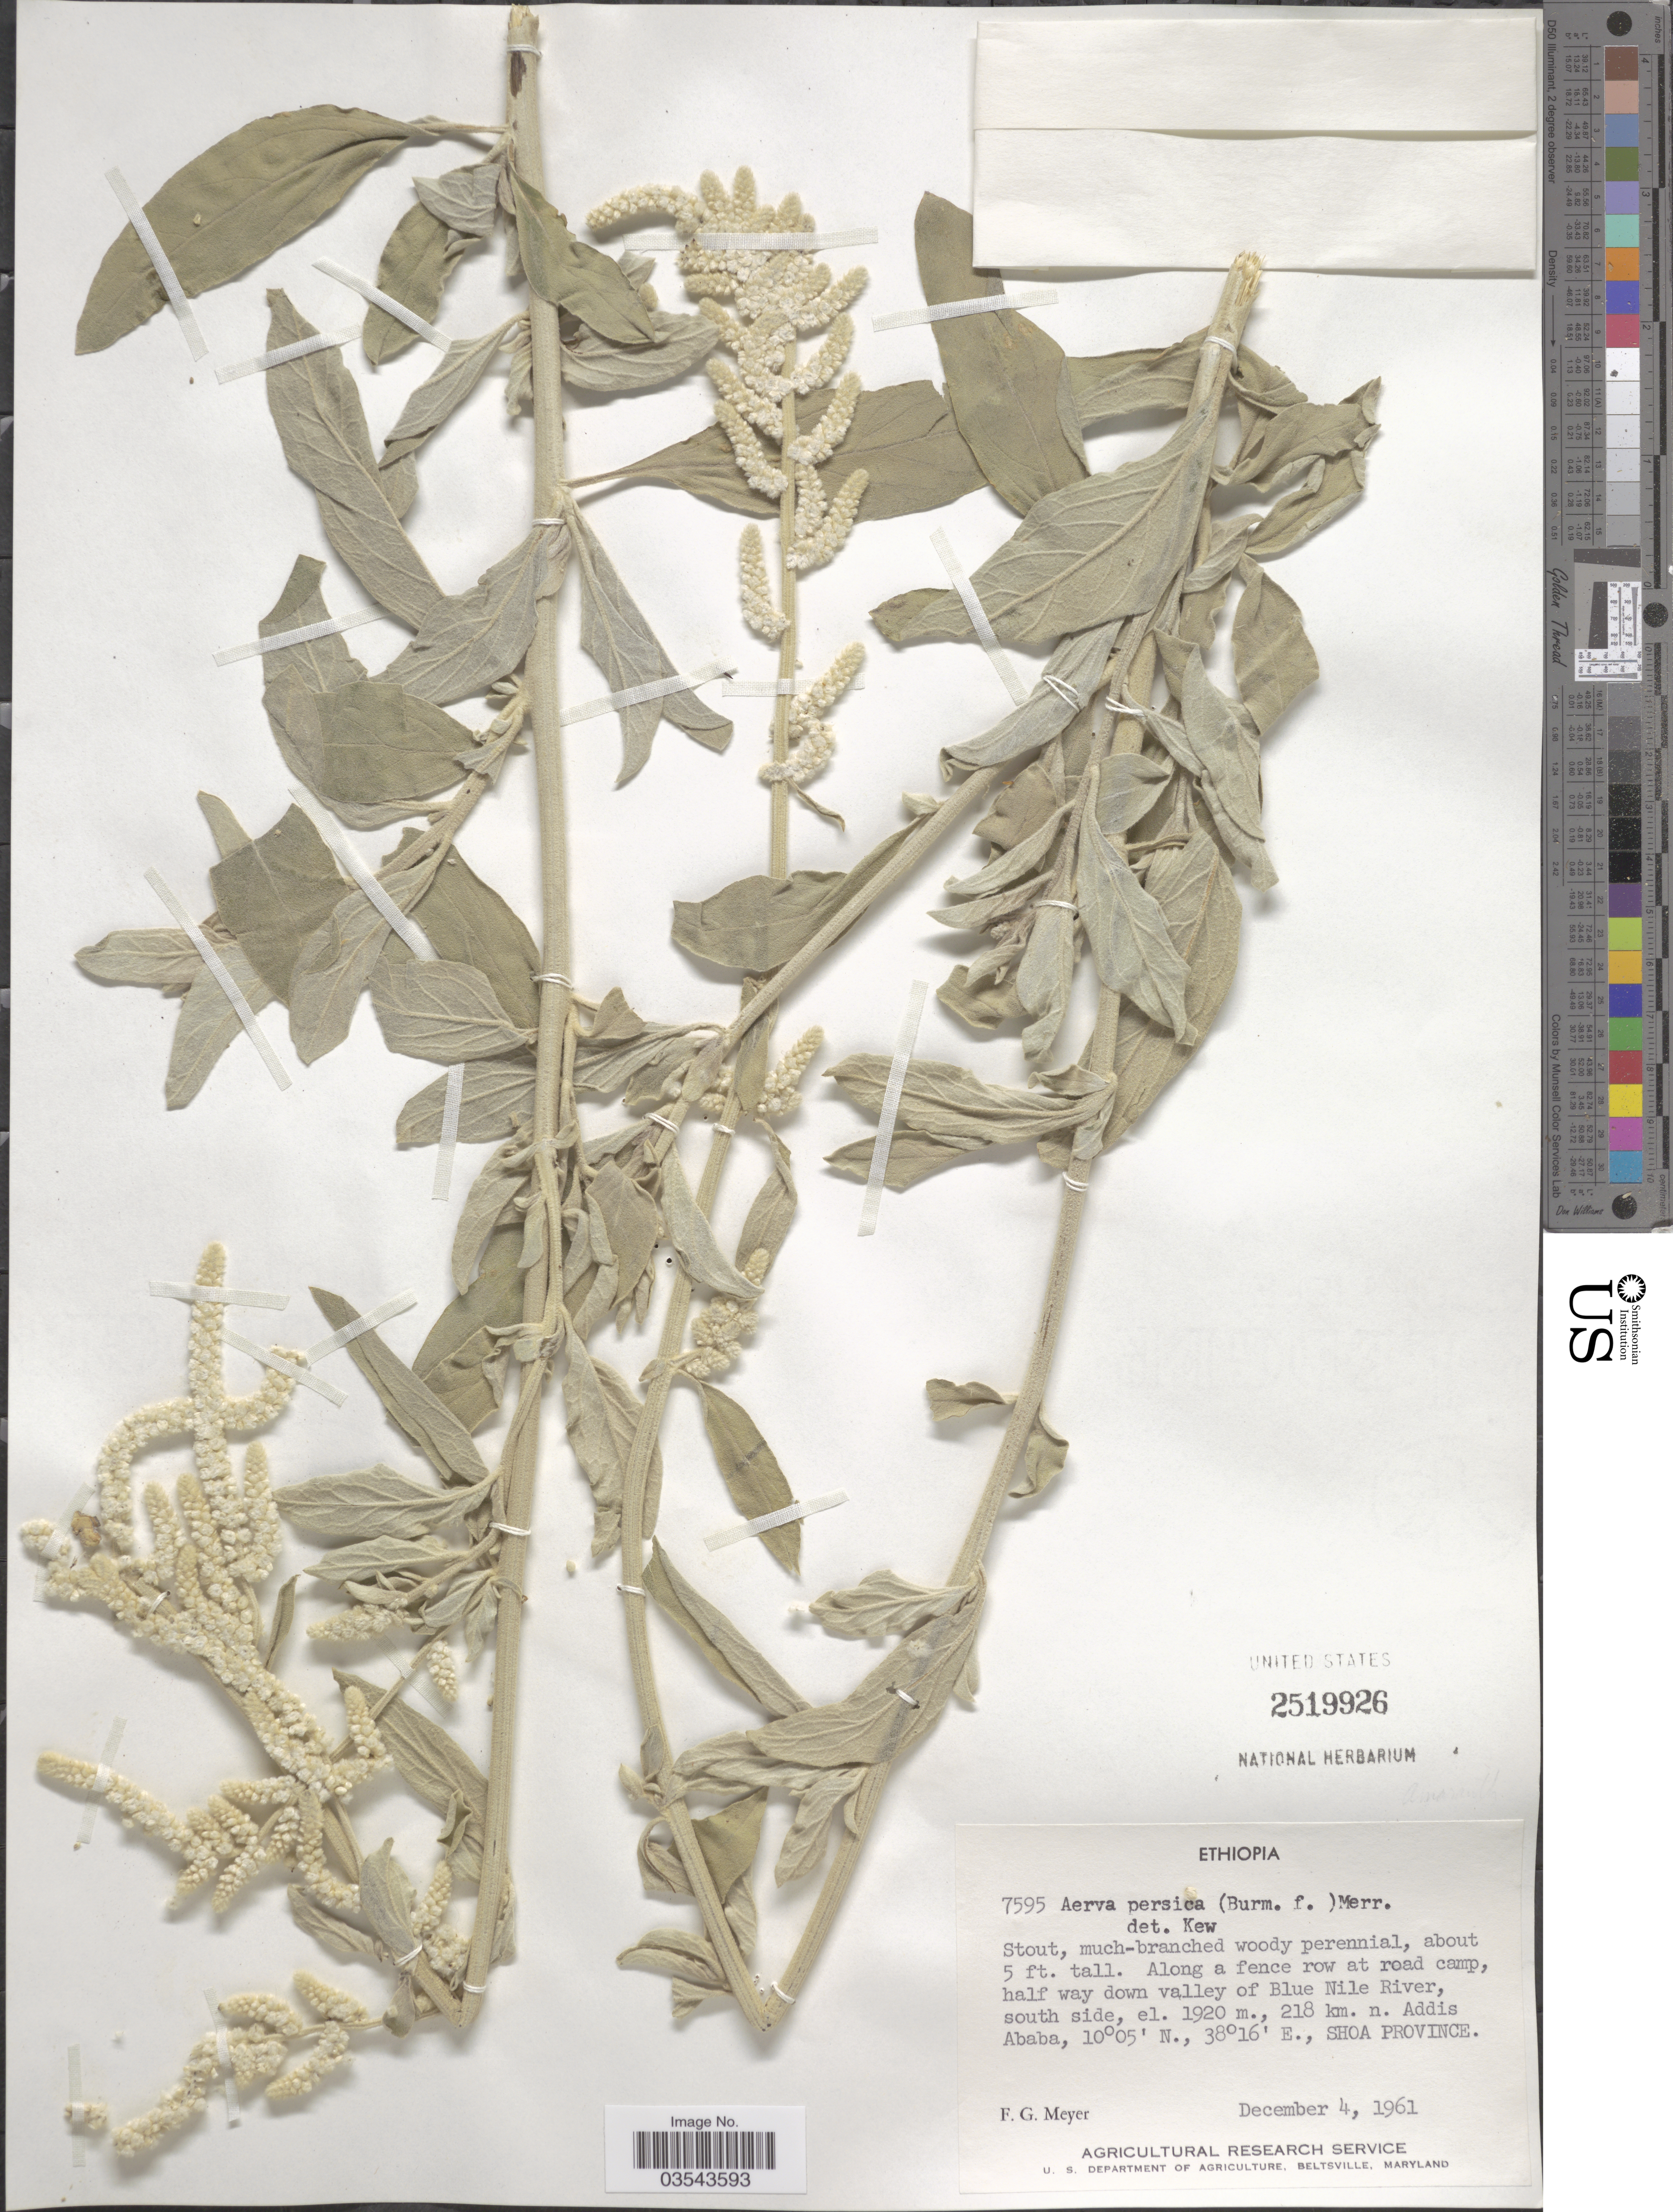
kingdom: Plantae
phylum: Tracheophyta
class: Magnoliopsida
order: Caryophyllales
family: Amaranthaceae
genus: Aerva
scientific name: Aerva persica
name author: (Burm. f.) Merr.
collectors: F. G. Meyer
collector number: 7595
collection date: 1961-12-04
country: Ethiopia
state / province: Addis Ababa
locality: Along a fence row at road camp, half way down valley of Blue Nile River, south side, 218 km. n. Addis Ababa., Shoa Province.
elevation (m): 1920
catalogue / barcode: US 2519926